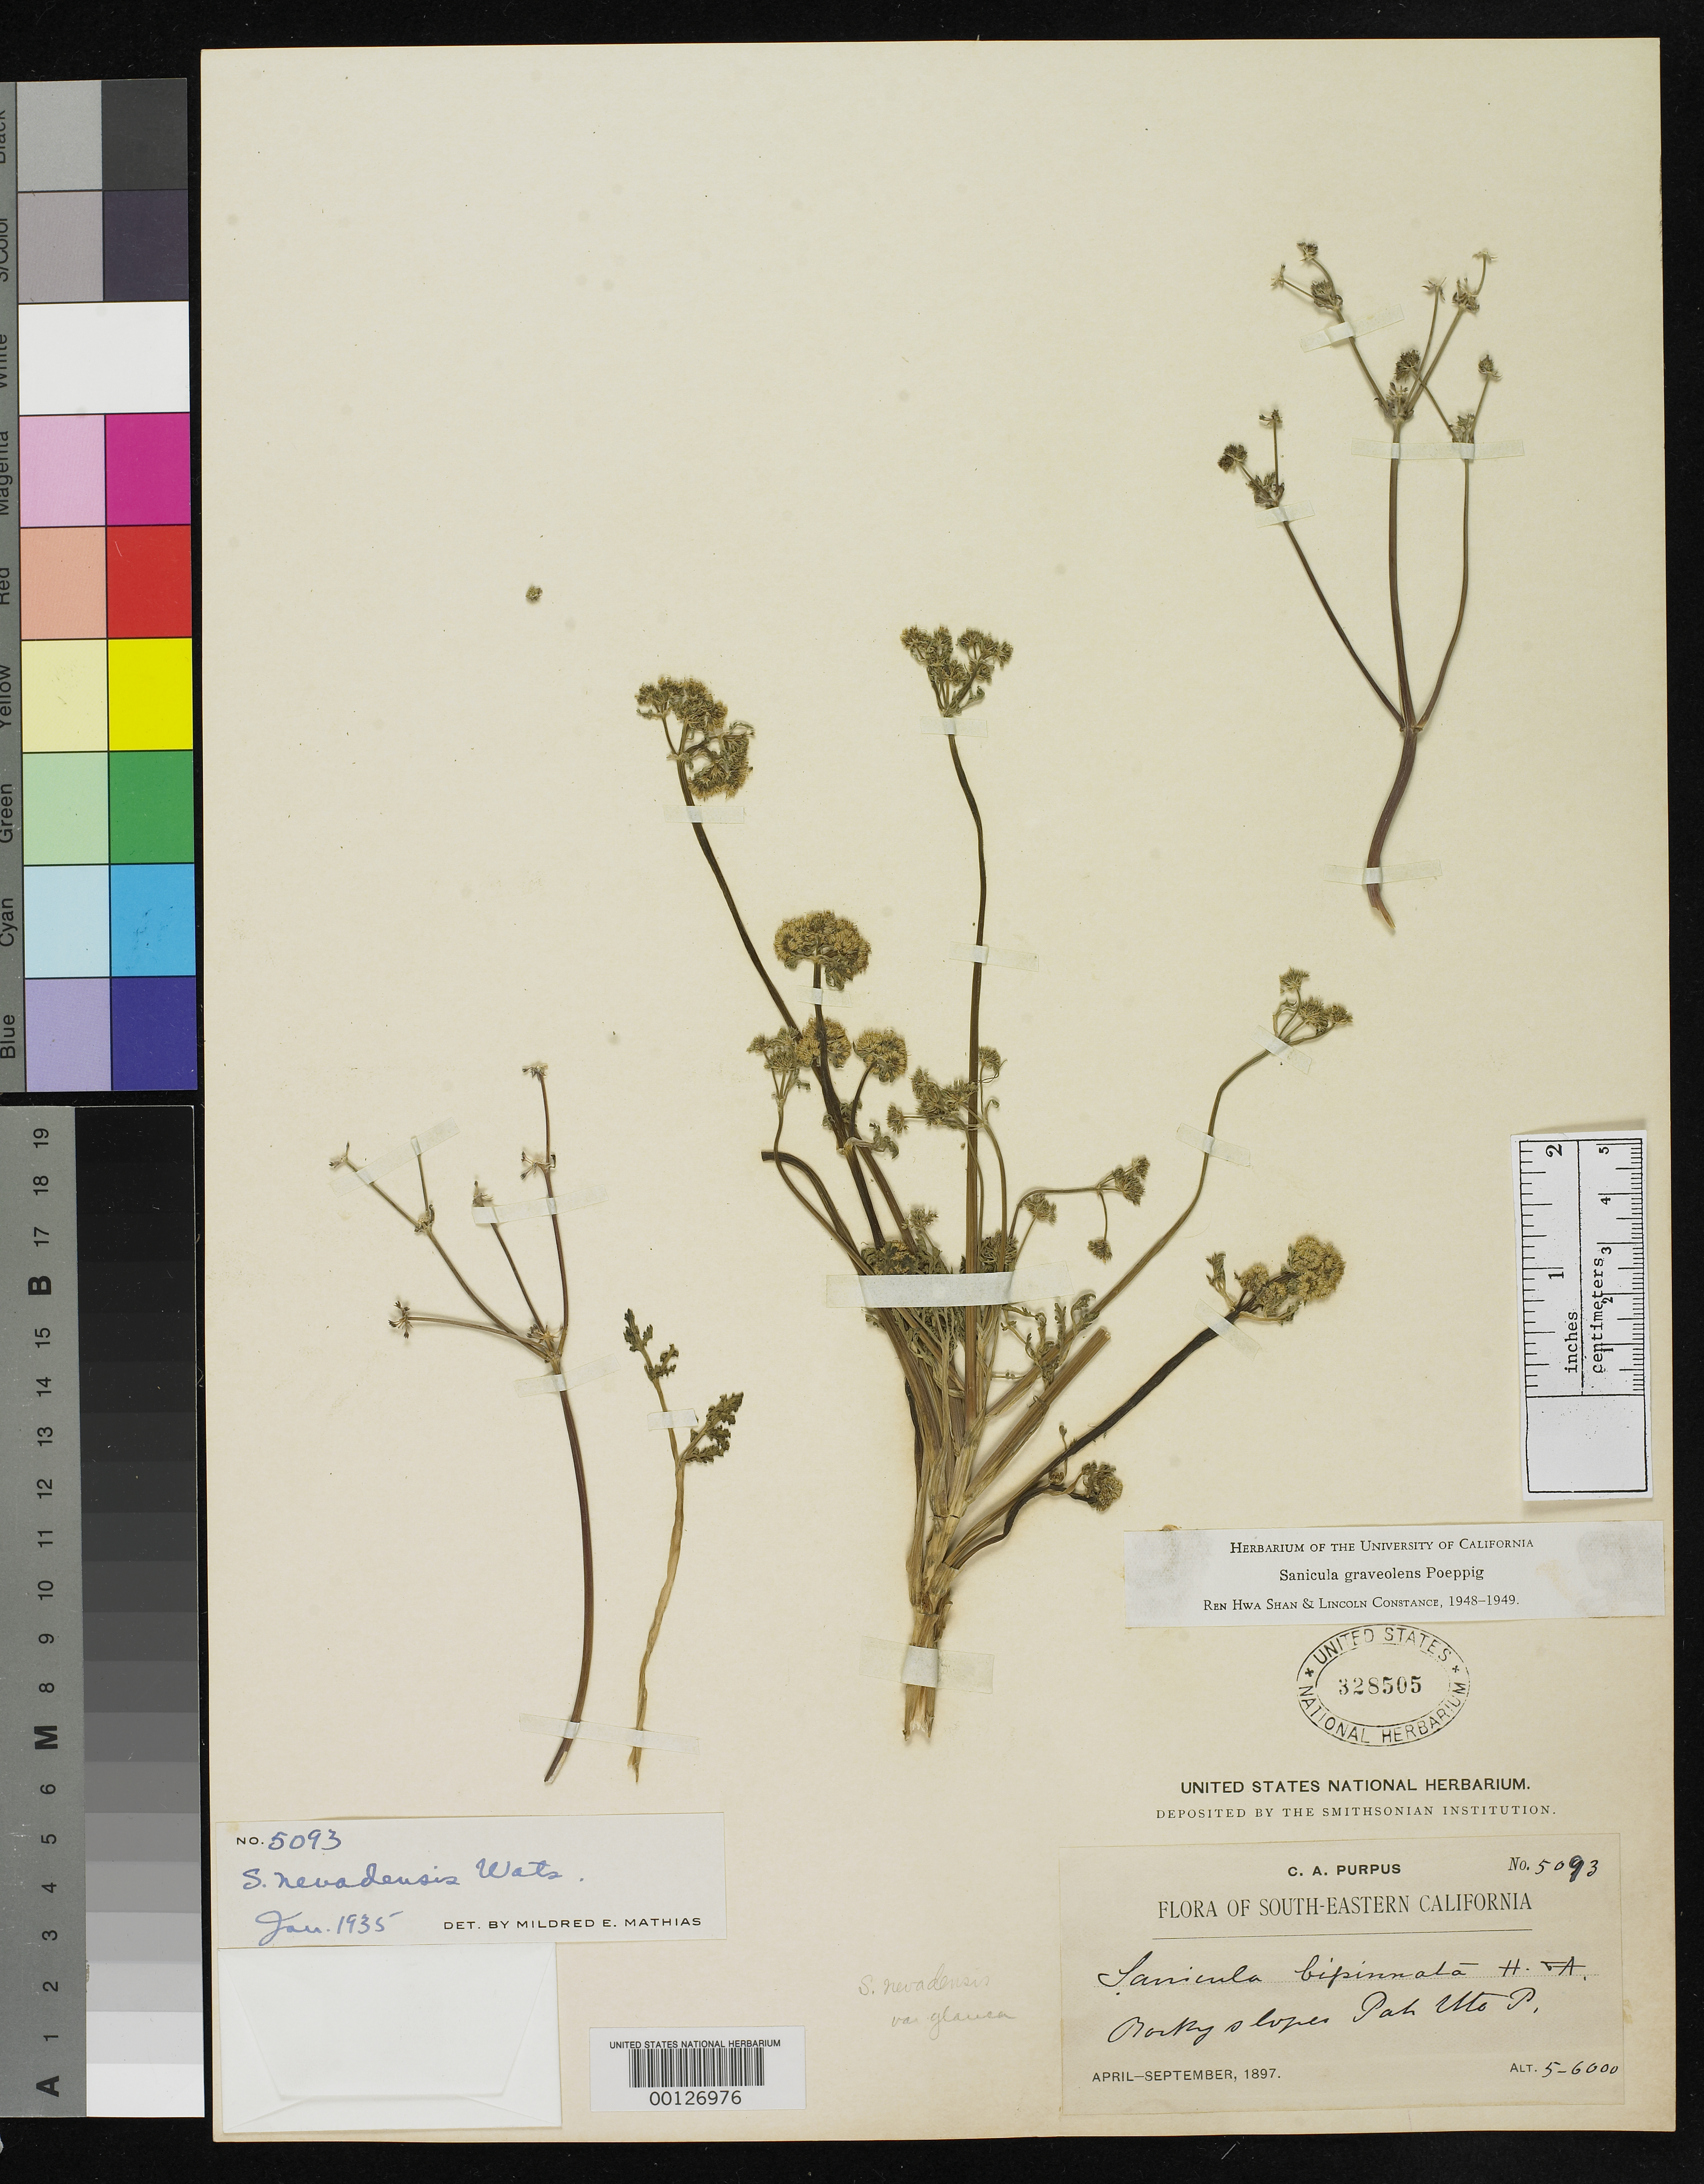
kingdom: Plantae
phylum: Tracheophyta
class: Magnoliopsida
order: Apiales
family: Apiaceae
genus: Sanicula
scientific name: Sanicula nevadensis var. glauca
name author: Jeps.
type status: Isotype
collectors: C. A. Purpus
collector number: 5093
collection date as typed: Apr 1897 to -- Sep 1897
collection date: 1897-04/1897-09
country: United States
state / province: California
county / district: Kern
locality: Pah Ute Pass.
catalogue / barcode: US 328505